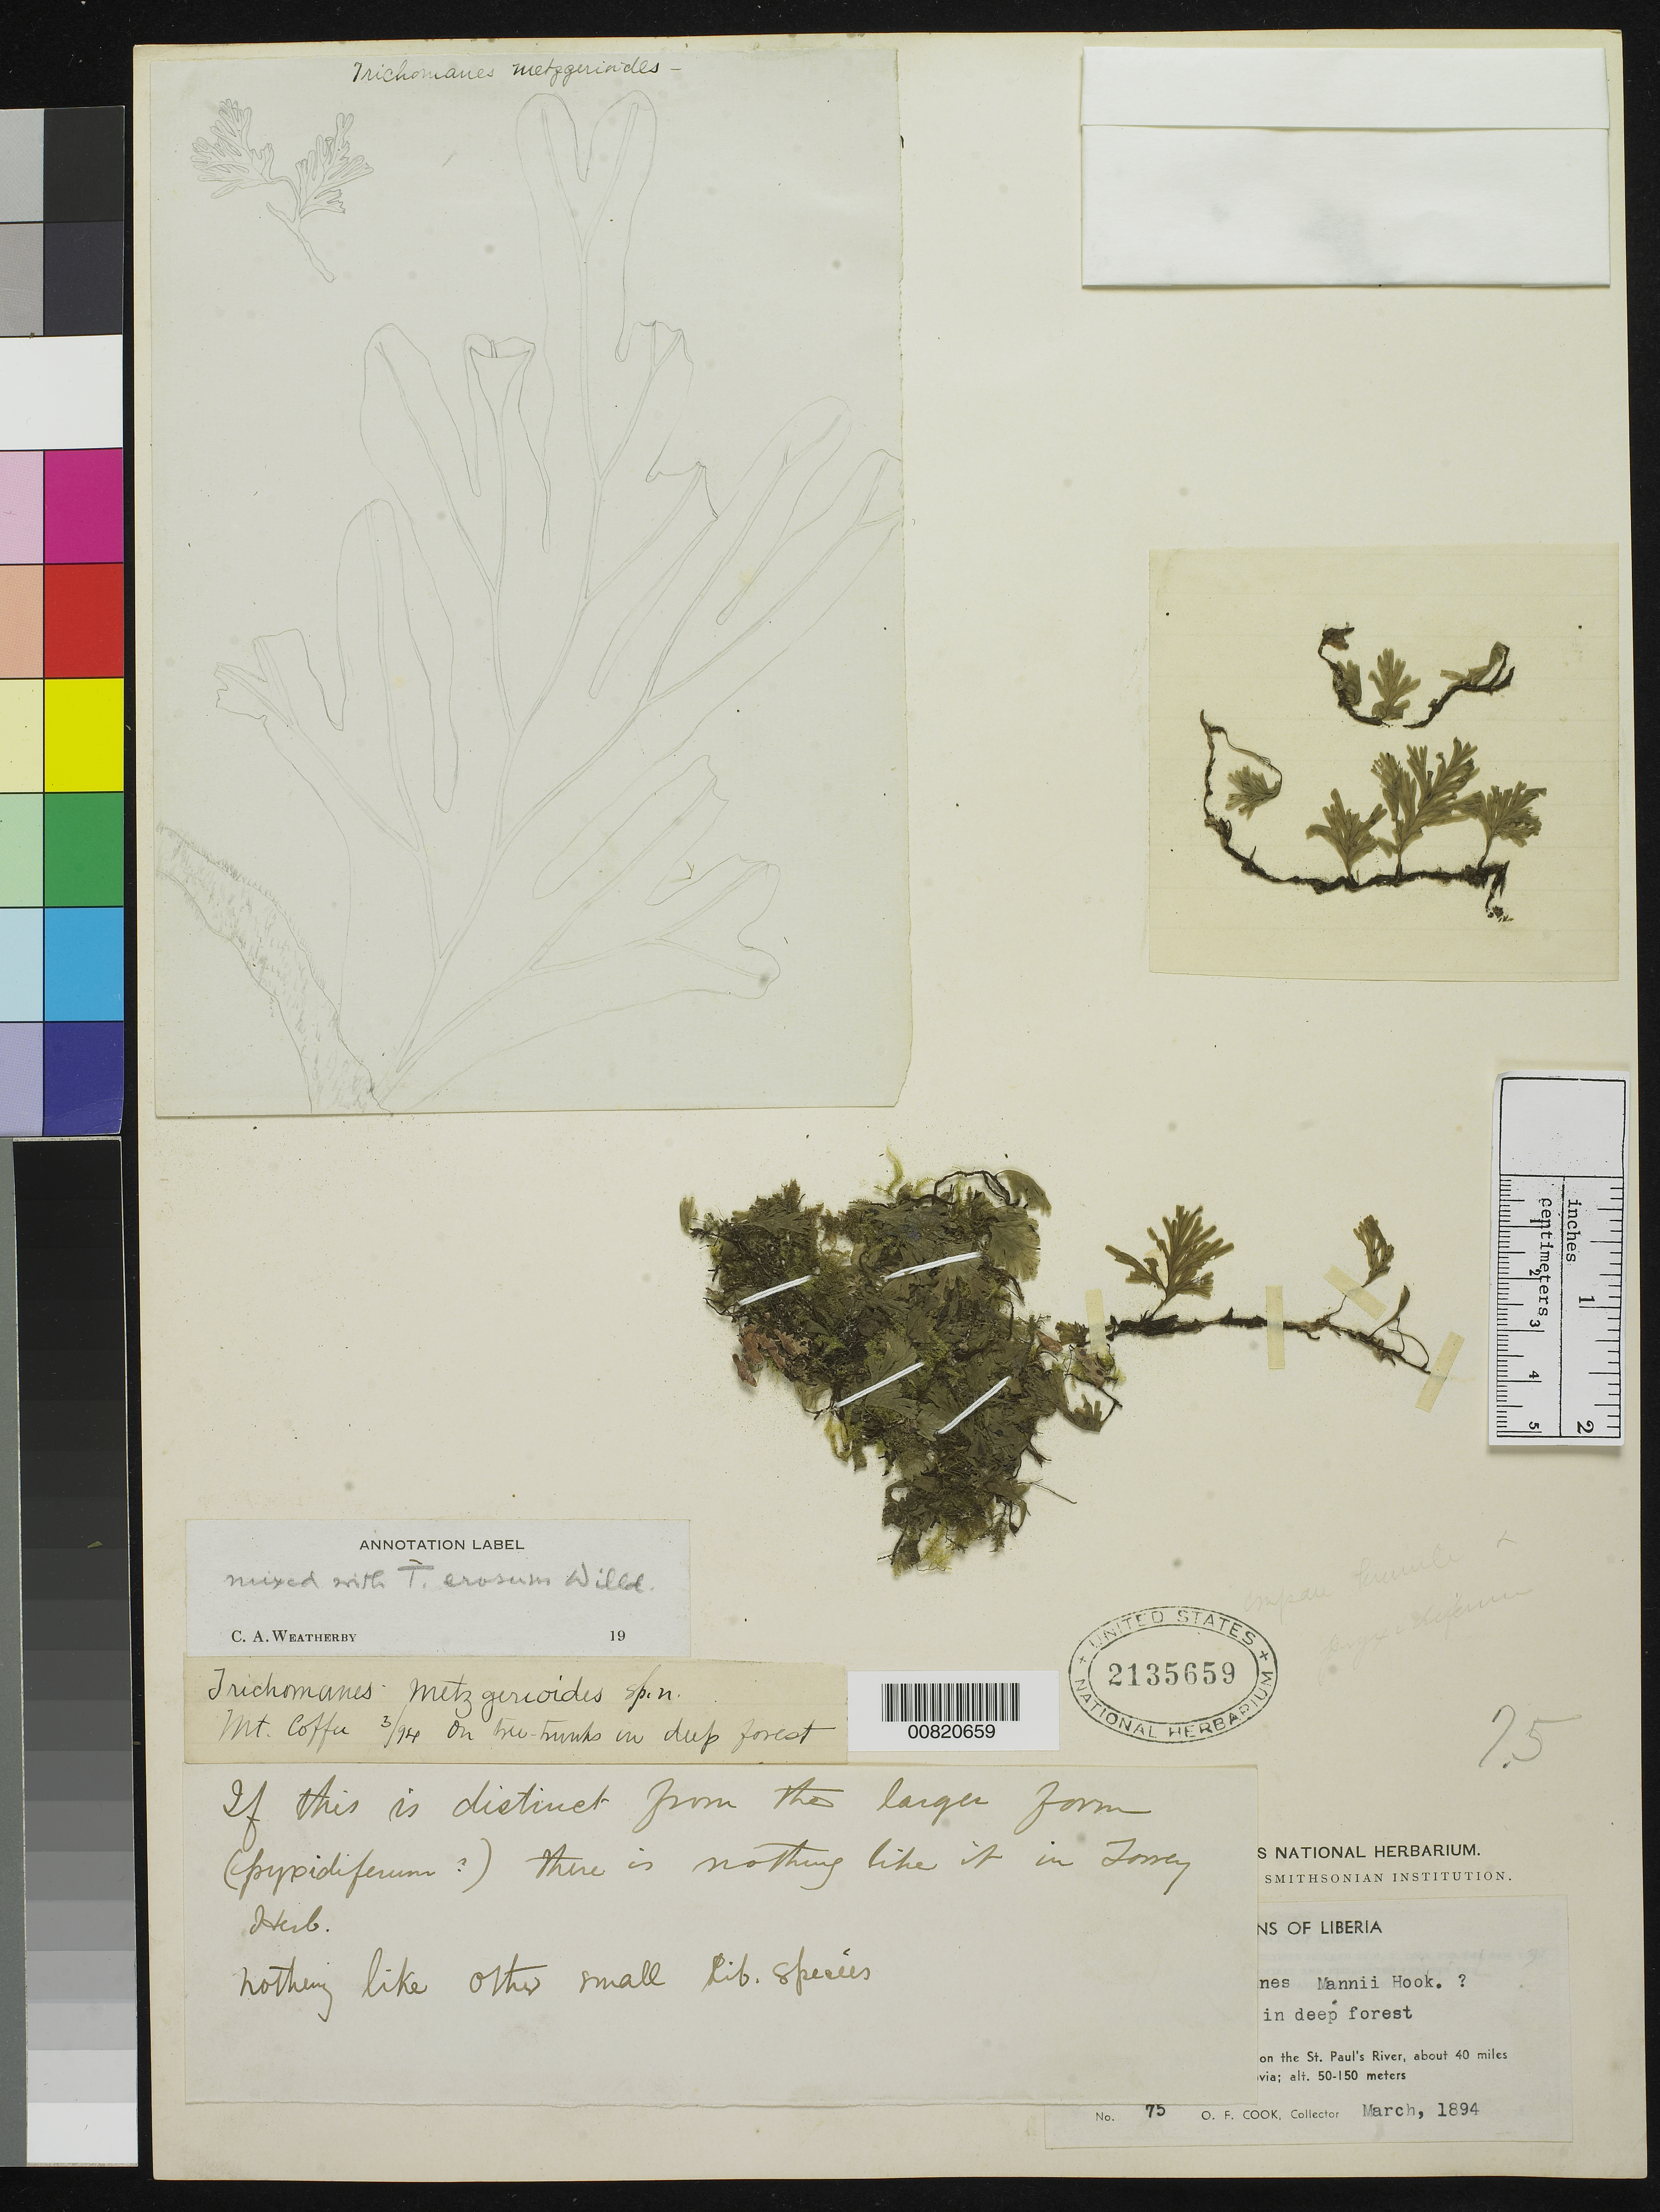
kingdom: Plantae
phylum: Tracheophyta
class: Polypodiopsida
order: Hymenophyllales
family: Hymenophyllaceae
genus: Crepidomanes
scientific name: Crepidomanes mannii (Copel. ex Kunkel) comb. ined., 2015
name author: (Copel. ex G. Kunkel)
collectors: O. F. Cook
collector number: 75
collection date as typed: Mar 1894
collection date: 1894-03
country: Liberia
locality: Vicinity of Mt. Coffee, on the St. Paul's River, about 40 miles inland from Monrovia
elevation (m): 50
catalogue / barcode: US 2135659